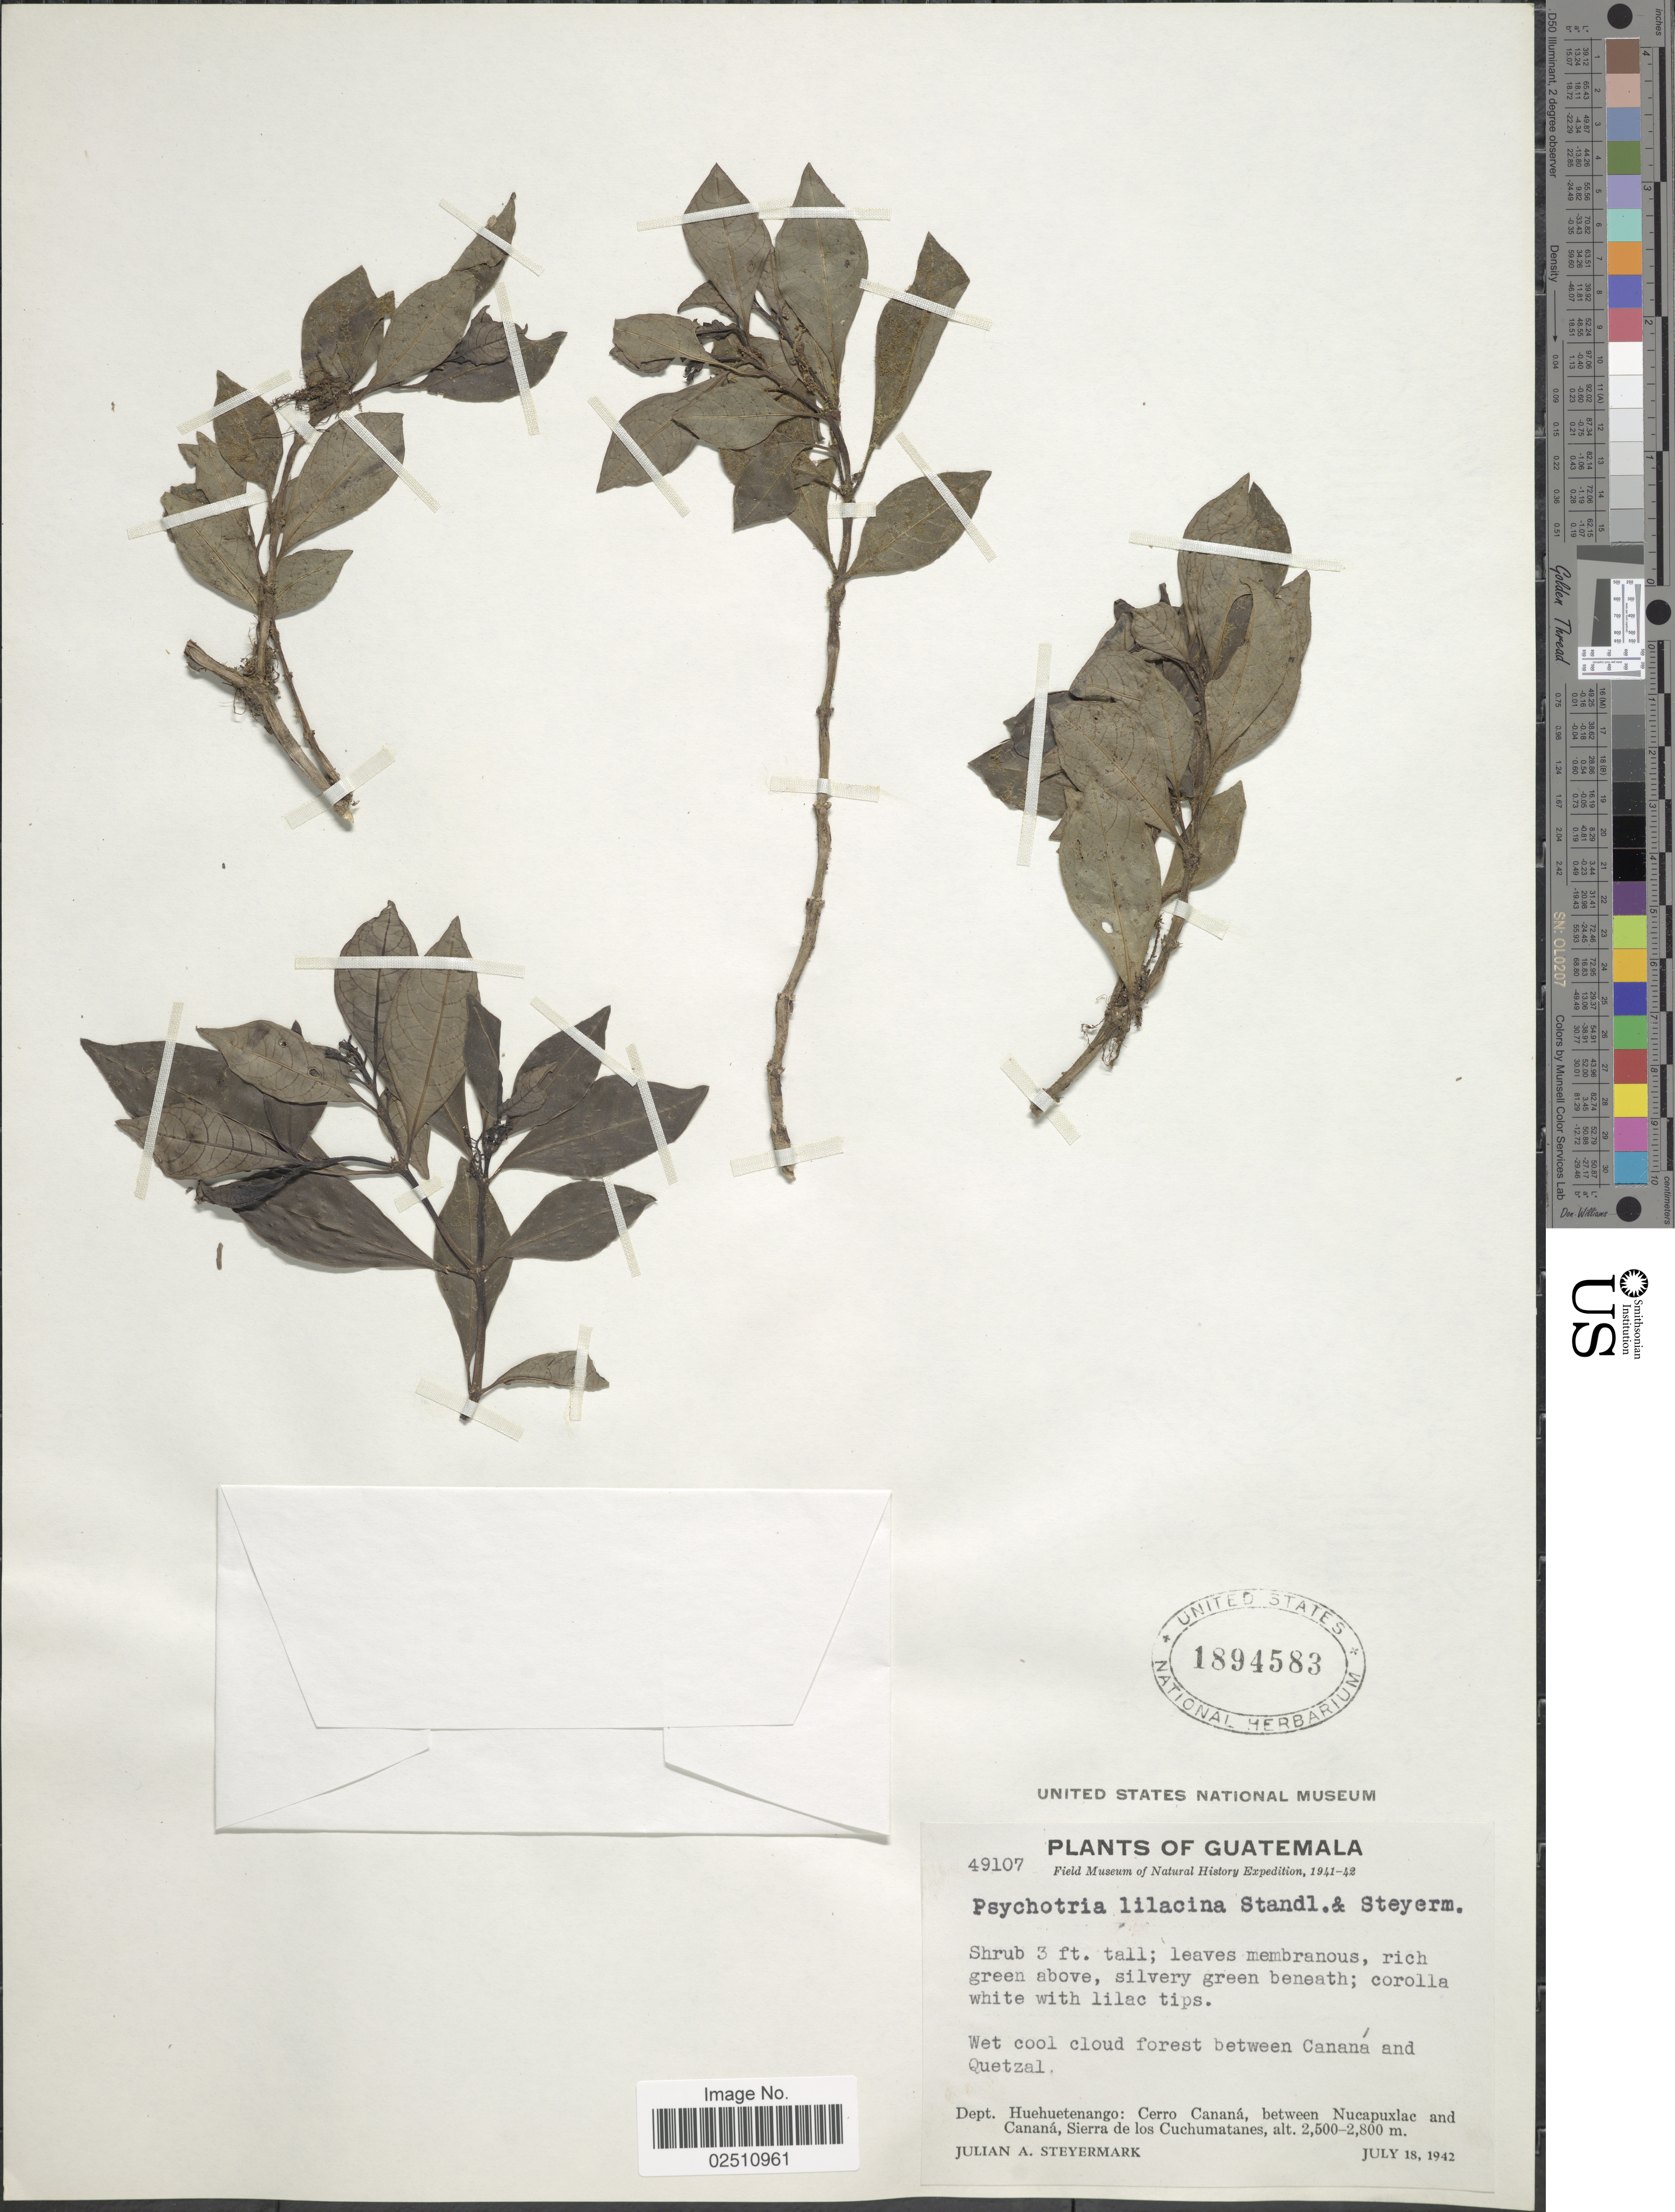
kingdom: Plantae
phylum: Tracheophyta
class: Magnoliopsida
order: Gentianales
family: Rubiaceae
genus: Psychotria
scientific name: Psychotria lilacina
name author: Standl. & Steyerm.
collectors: J. Steyermark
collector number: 49107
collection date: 1942-07-18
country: Guatemala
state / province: Huehuetenango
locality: Wet cool cloud forest between Canana and Quetzal, Cerro Canana, between Nucapuxlac and Canana, Sierra de los Chuchumatanes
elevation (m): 2500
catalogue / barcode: US 1894583